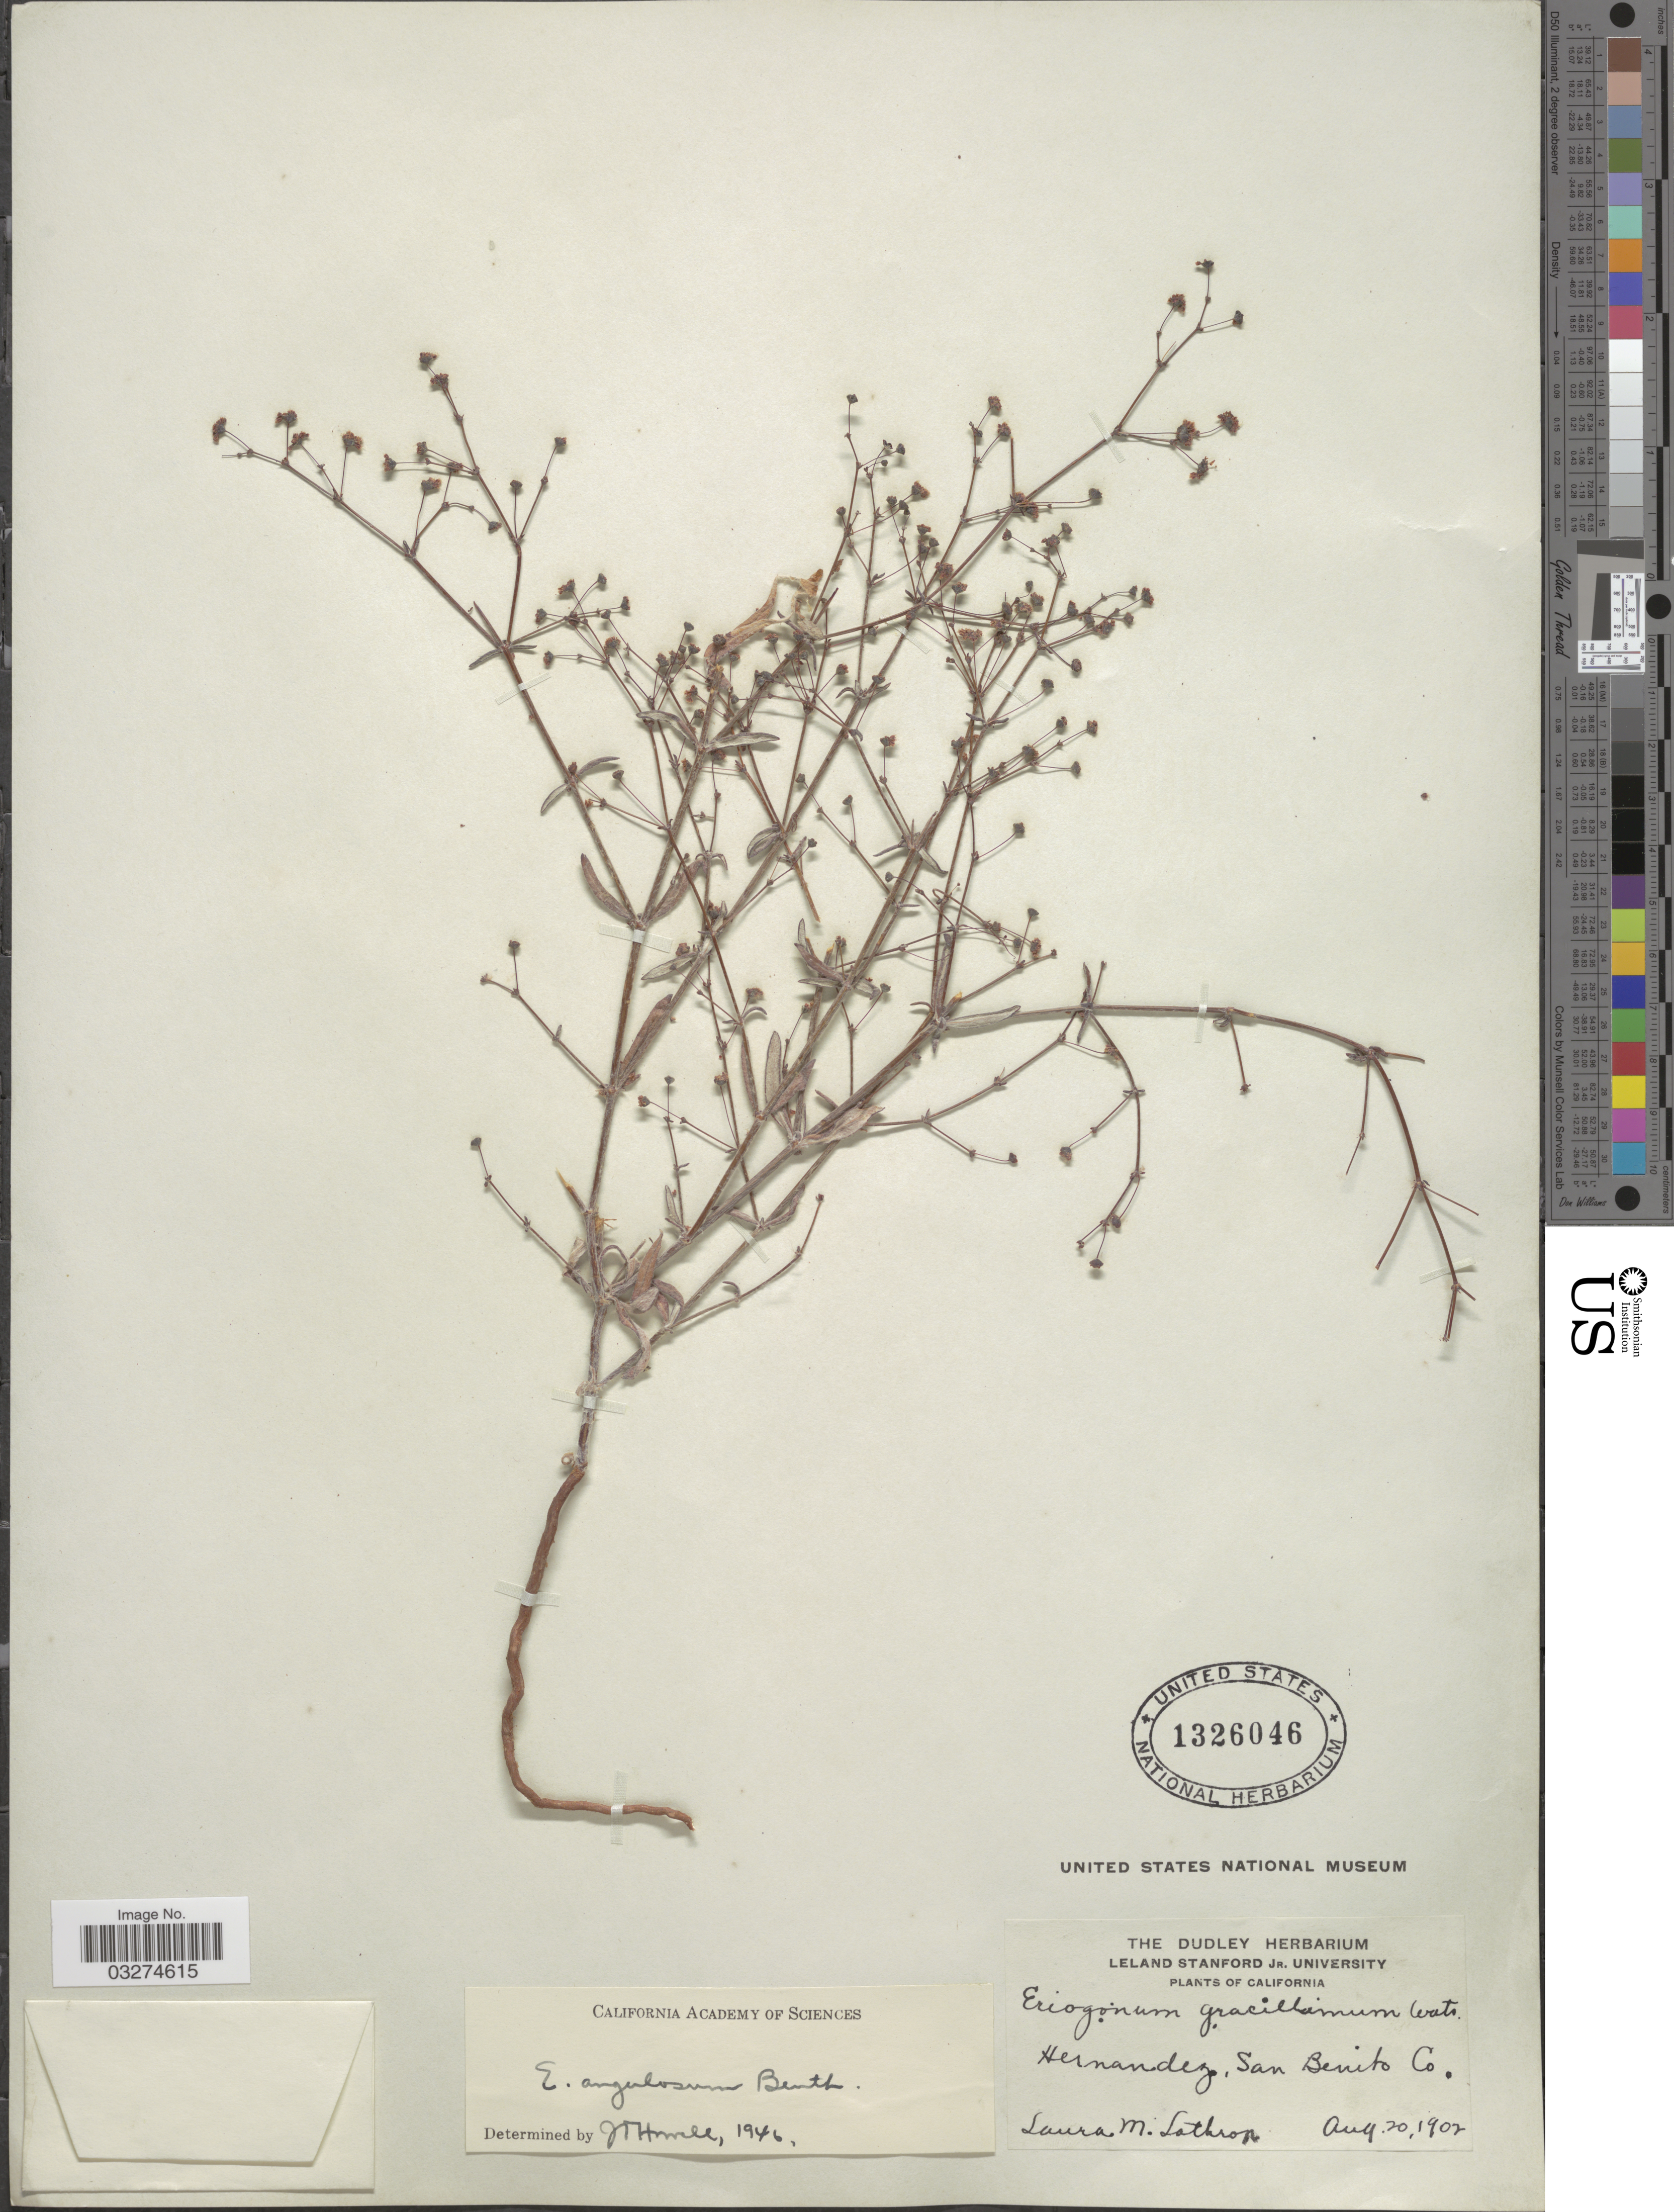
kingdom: Plantae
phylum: Tracheophyta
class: Magnoliopsida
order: Caryophyllales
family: Polygonaceae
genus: Eriogonum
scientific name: Eriogonum angulosum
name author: Benth.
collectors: L. M. Lathrop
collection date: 1902-08-20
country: United States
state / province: California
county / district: San Benito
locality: Hernandez, San Benito Co.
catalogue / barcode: US 1326046